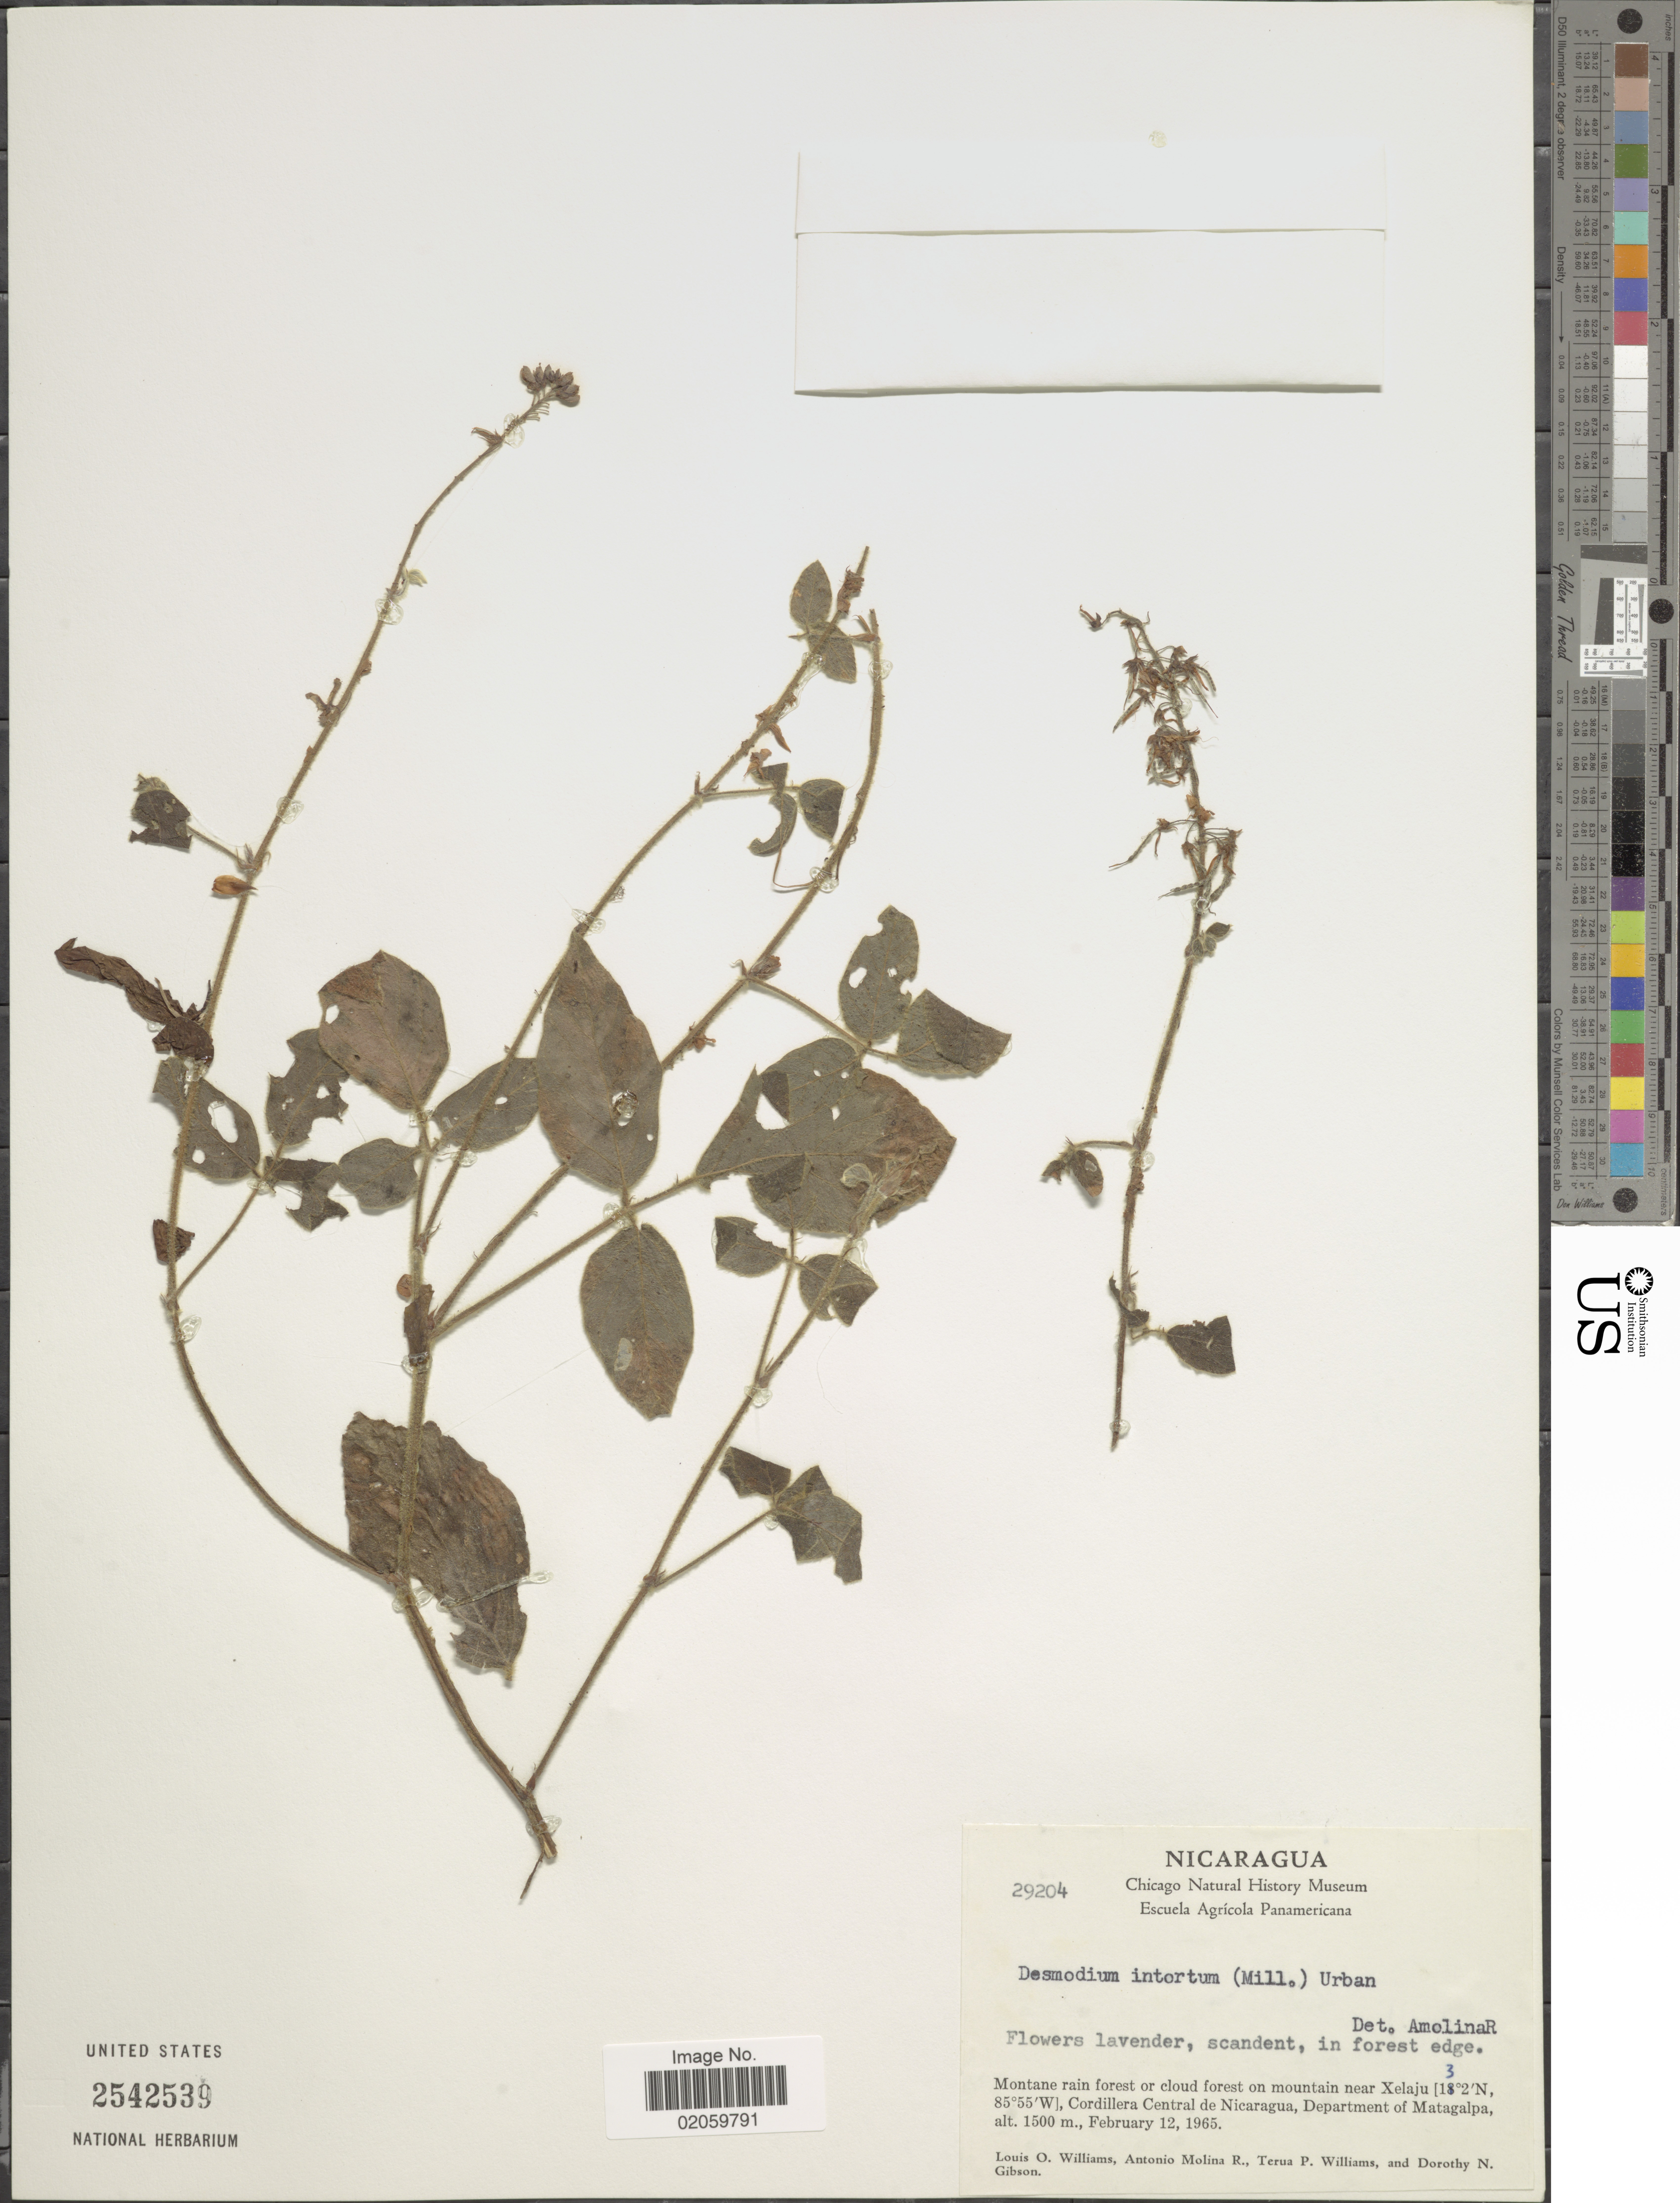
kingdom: Plantae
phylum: Tracheophyta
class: Magnoliopsida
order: Fabales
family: Fabaceae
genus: Desmodium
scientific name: Desmodium intortum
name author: (Mill.) Urb.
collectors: L. O. Williams, A. Molina R., T. P. Williams & D. N. Gibson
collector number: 29204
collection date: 1965-02-12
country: Nicaragua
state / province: Matagalpa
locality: On mountain near Xelaju, Cordillera Central de Nicaragua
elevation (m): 1500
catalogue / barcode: US 2442539